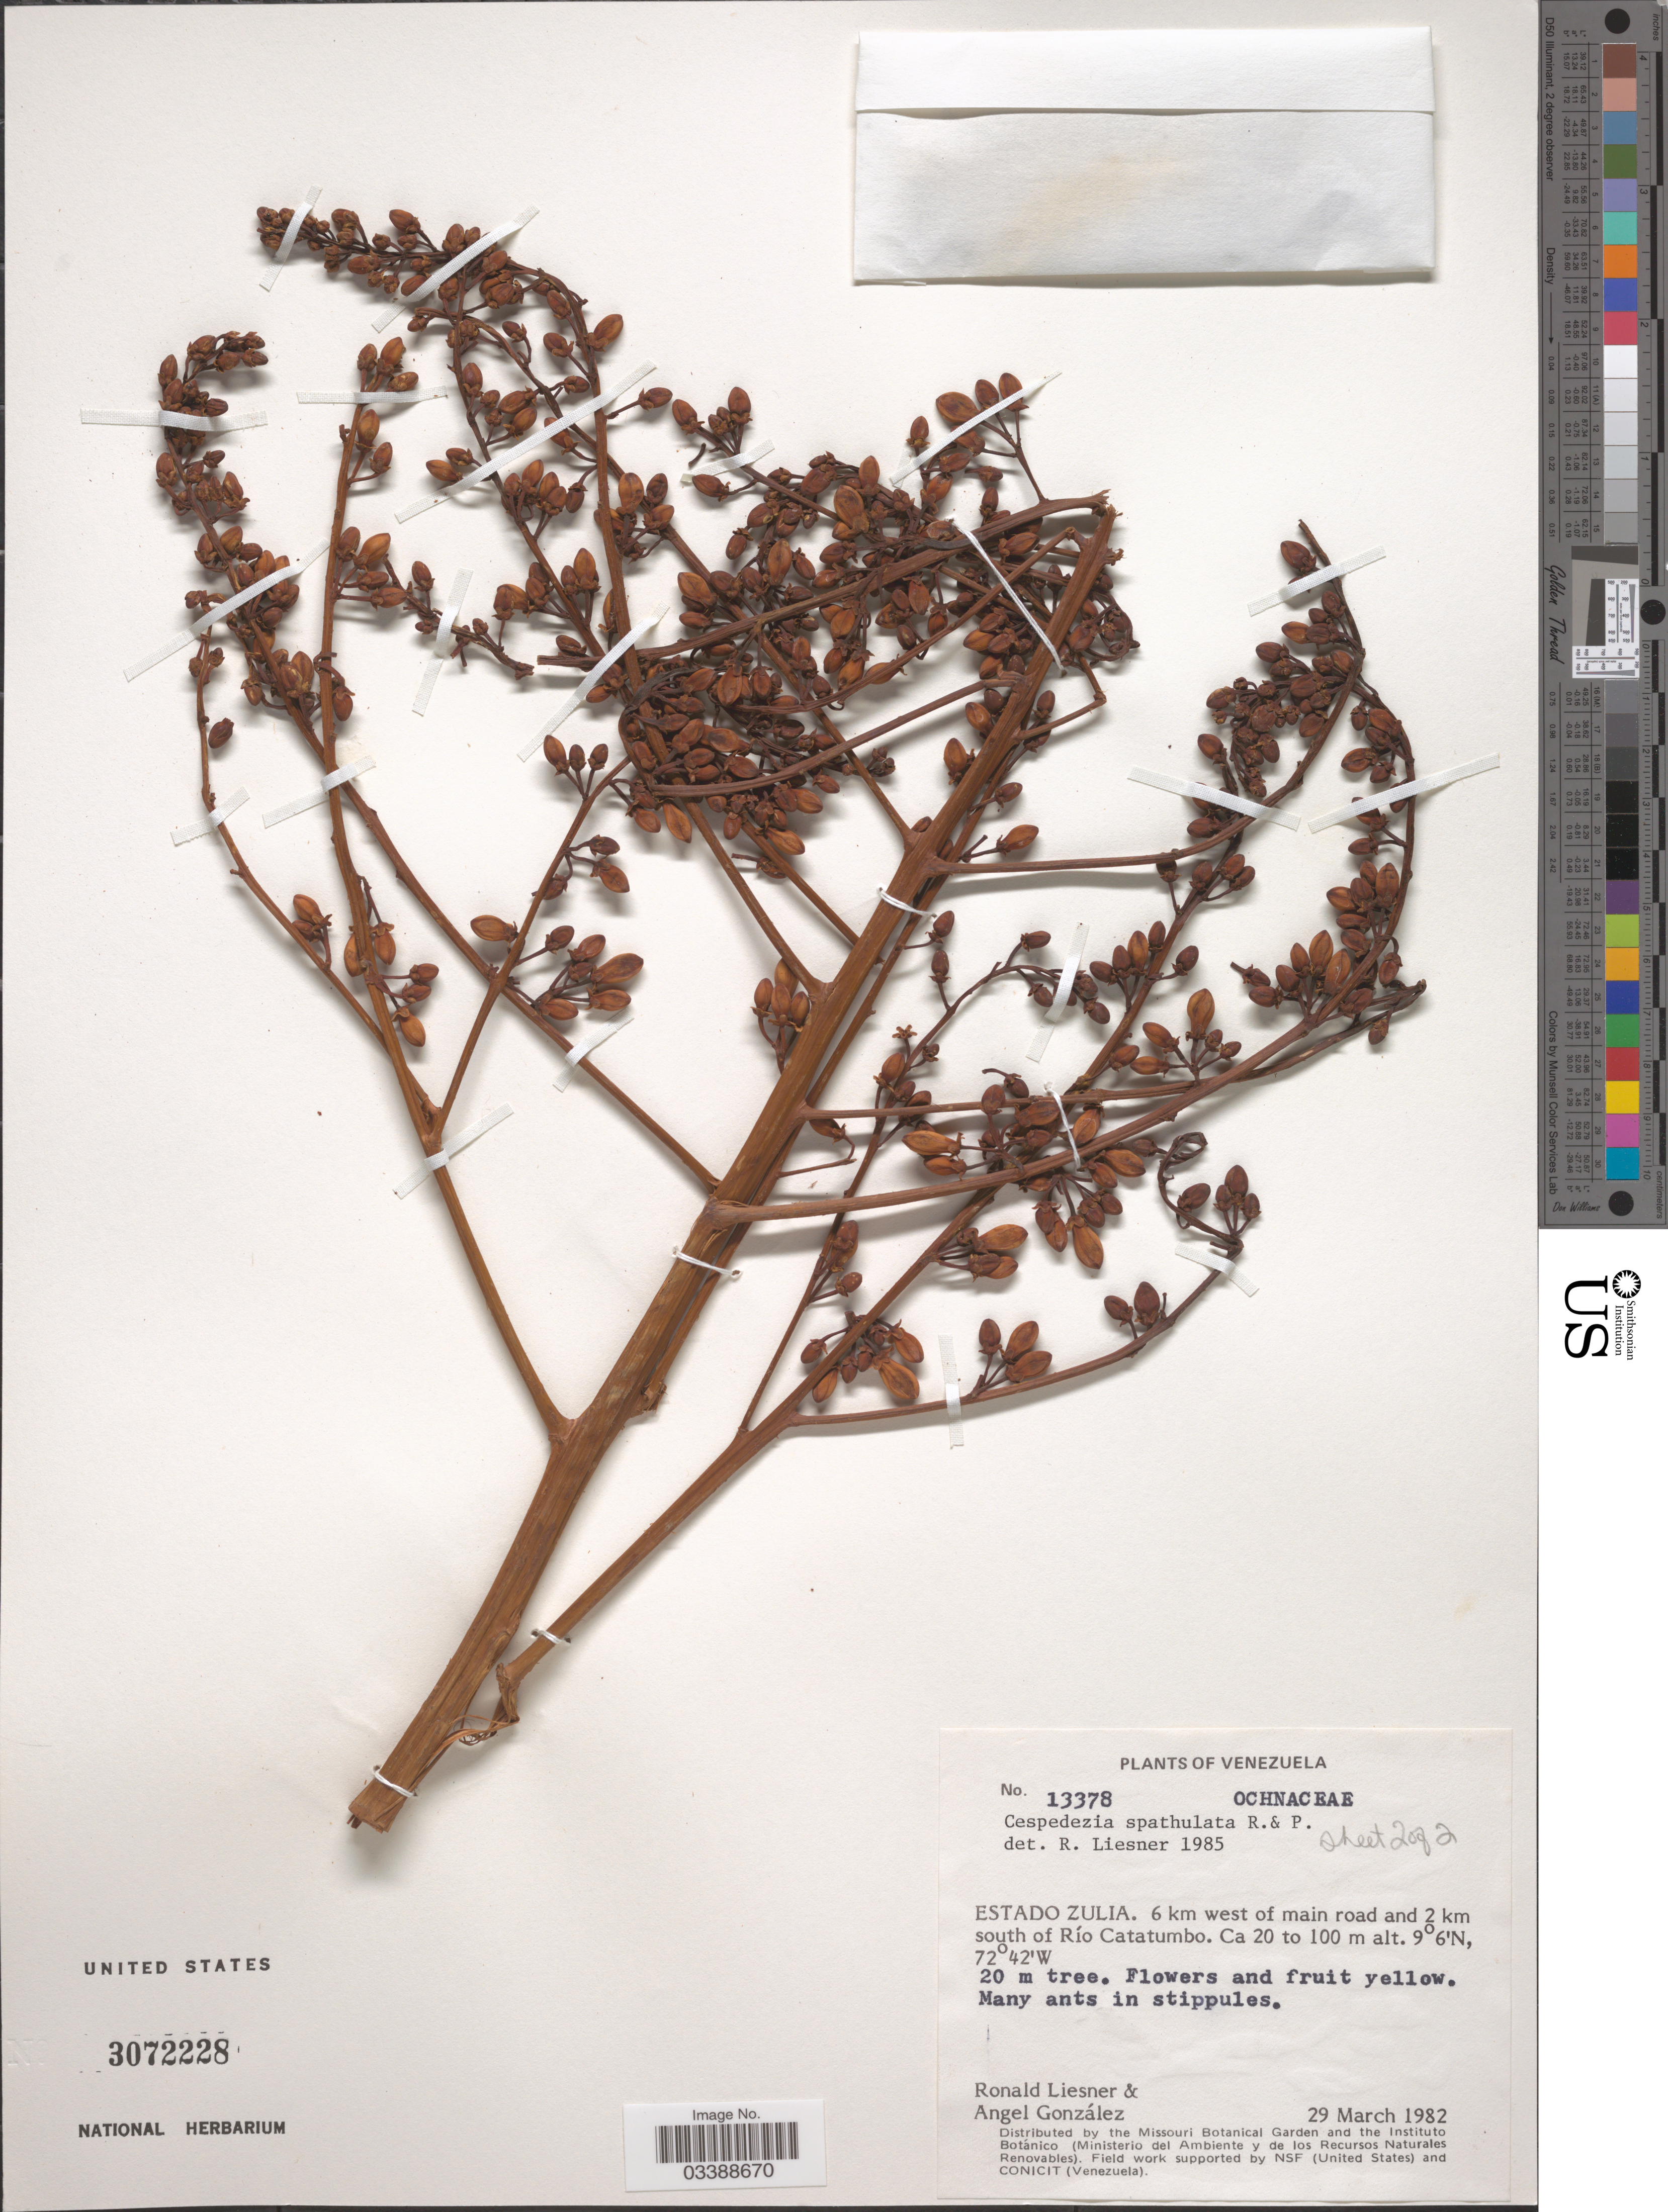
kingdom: Plantae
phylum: Tracheophyta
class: Magnoliopsida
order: Malpighiales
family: Ochnaceae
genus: Cespedesia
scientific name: Cespedesia spathulata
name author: (Ruiz & Pav.) Planch.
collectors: R. L. Liesner & A. C. González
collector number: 13378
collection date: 1982-03-29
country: Venezuela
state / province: Zulia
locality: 6 km west of main road and 2 km south of Río Catatumbo.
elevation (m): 20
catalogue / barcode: US 3072228